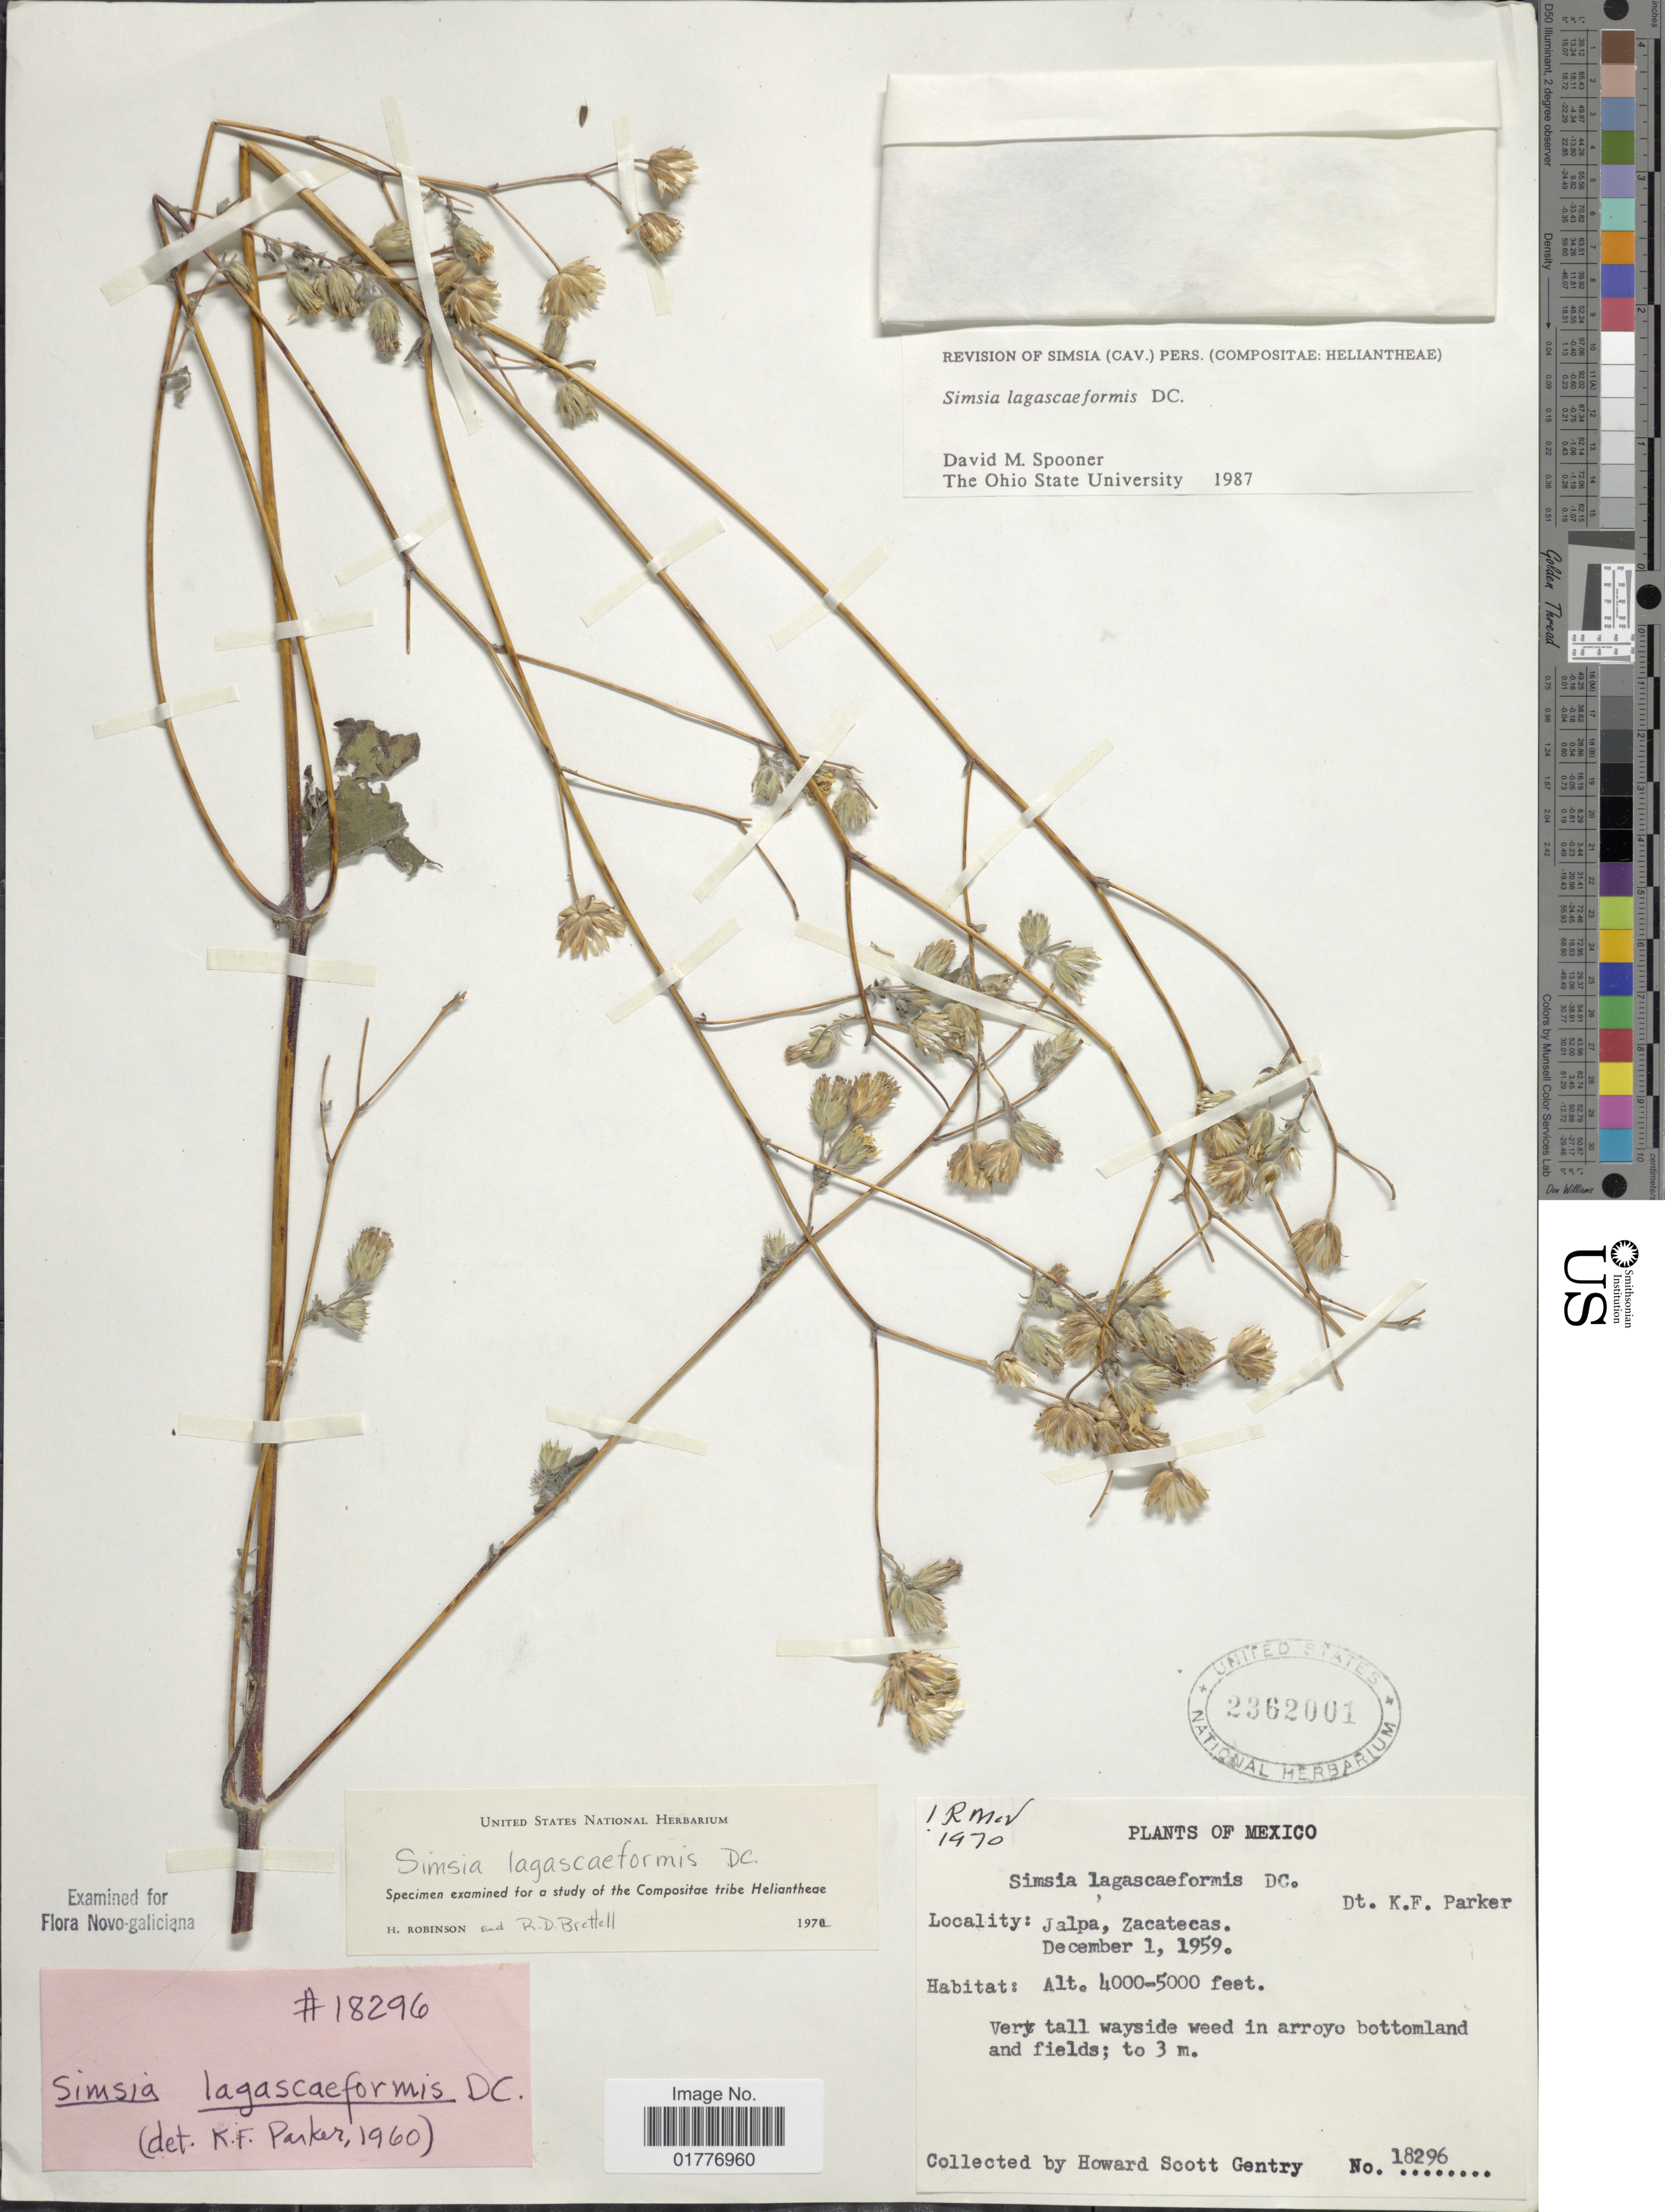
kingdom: Plantae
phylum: Tracheophyta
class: Magnoliopsida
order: Asterales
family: Asteraceae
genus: Simsia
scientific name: Simsia lagasceiformis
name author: DC.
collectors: H. S. Gentry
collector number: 18296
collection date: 1959-12-01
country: Mexico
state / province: Zacatecas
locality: Jalpa, Zacatecas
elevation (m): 1219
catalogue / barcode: US 2362001